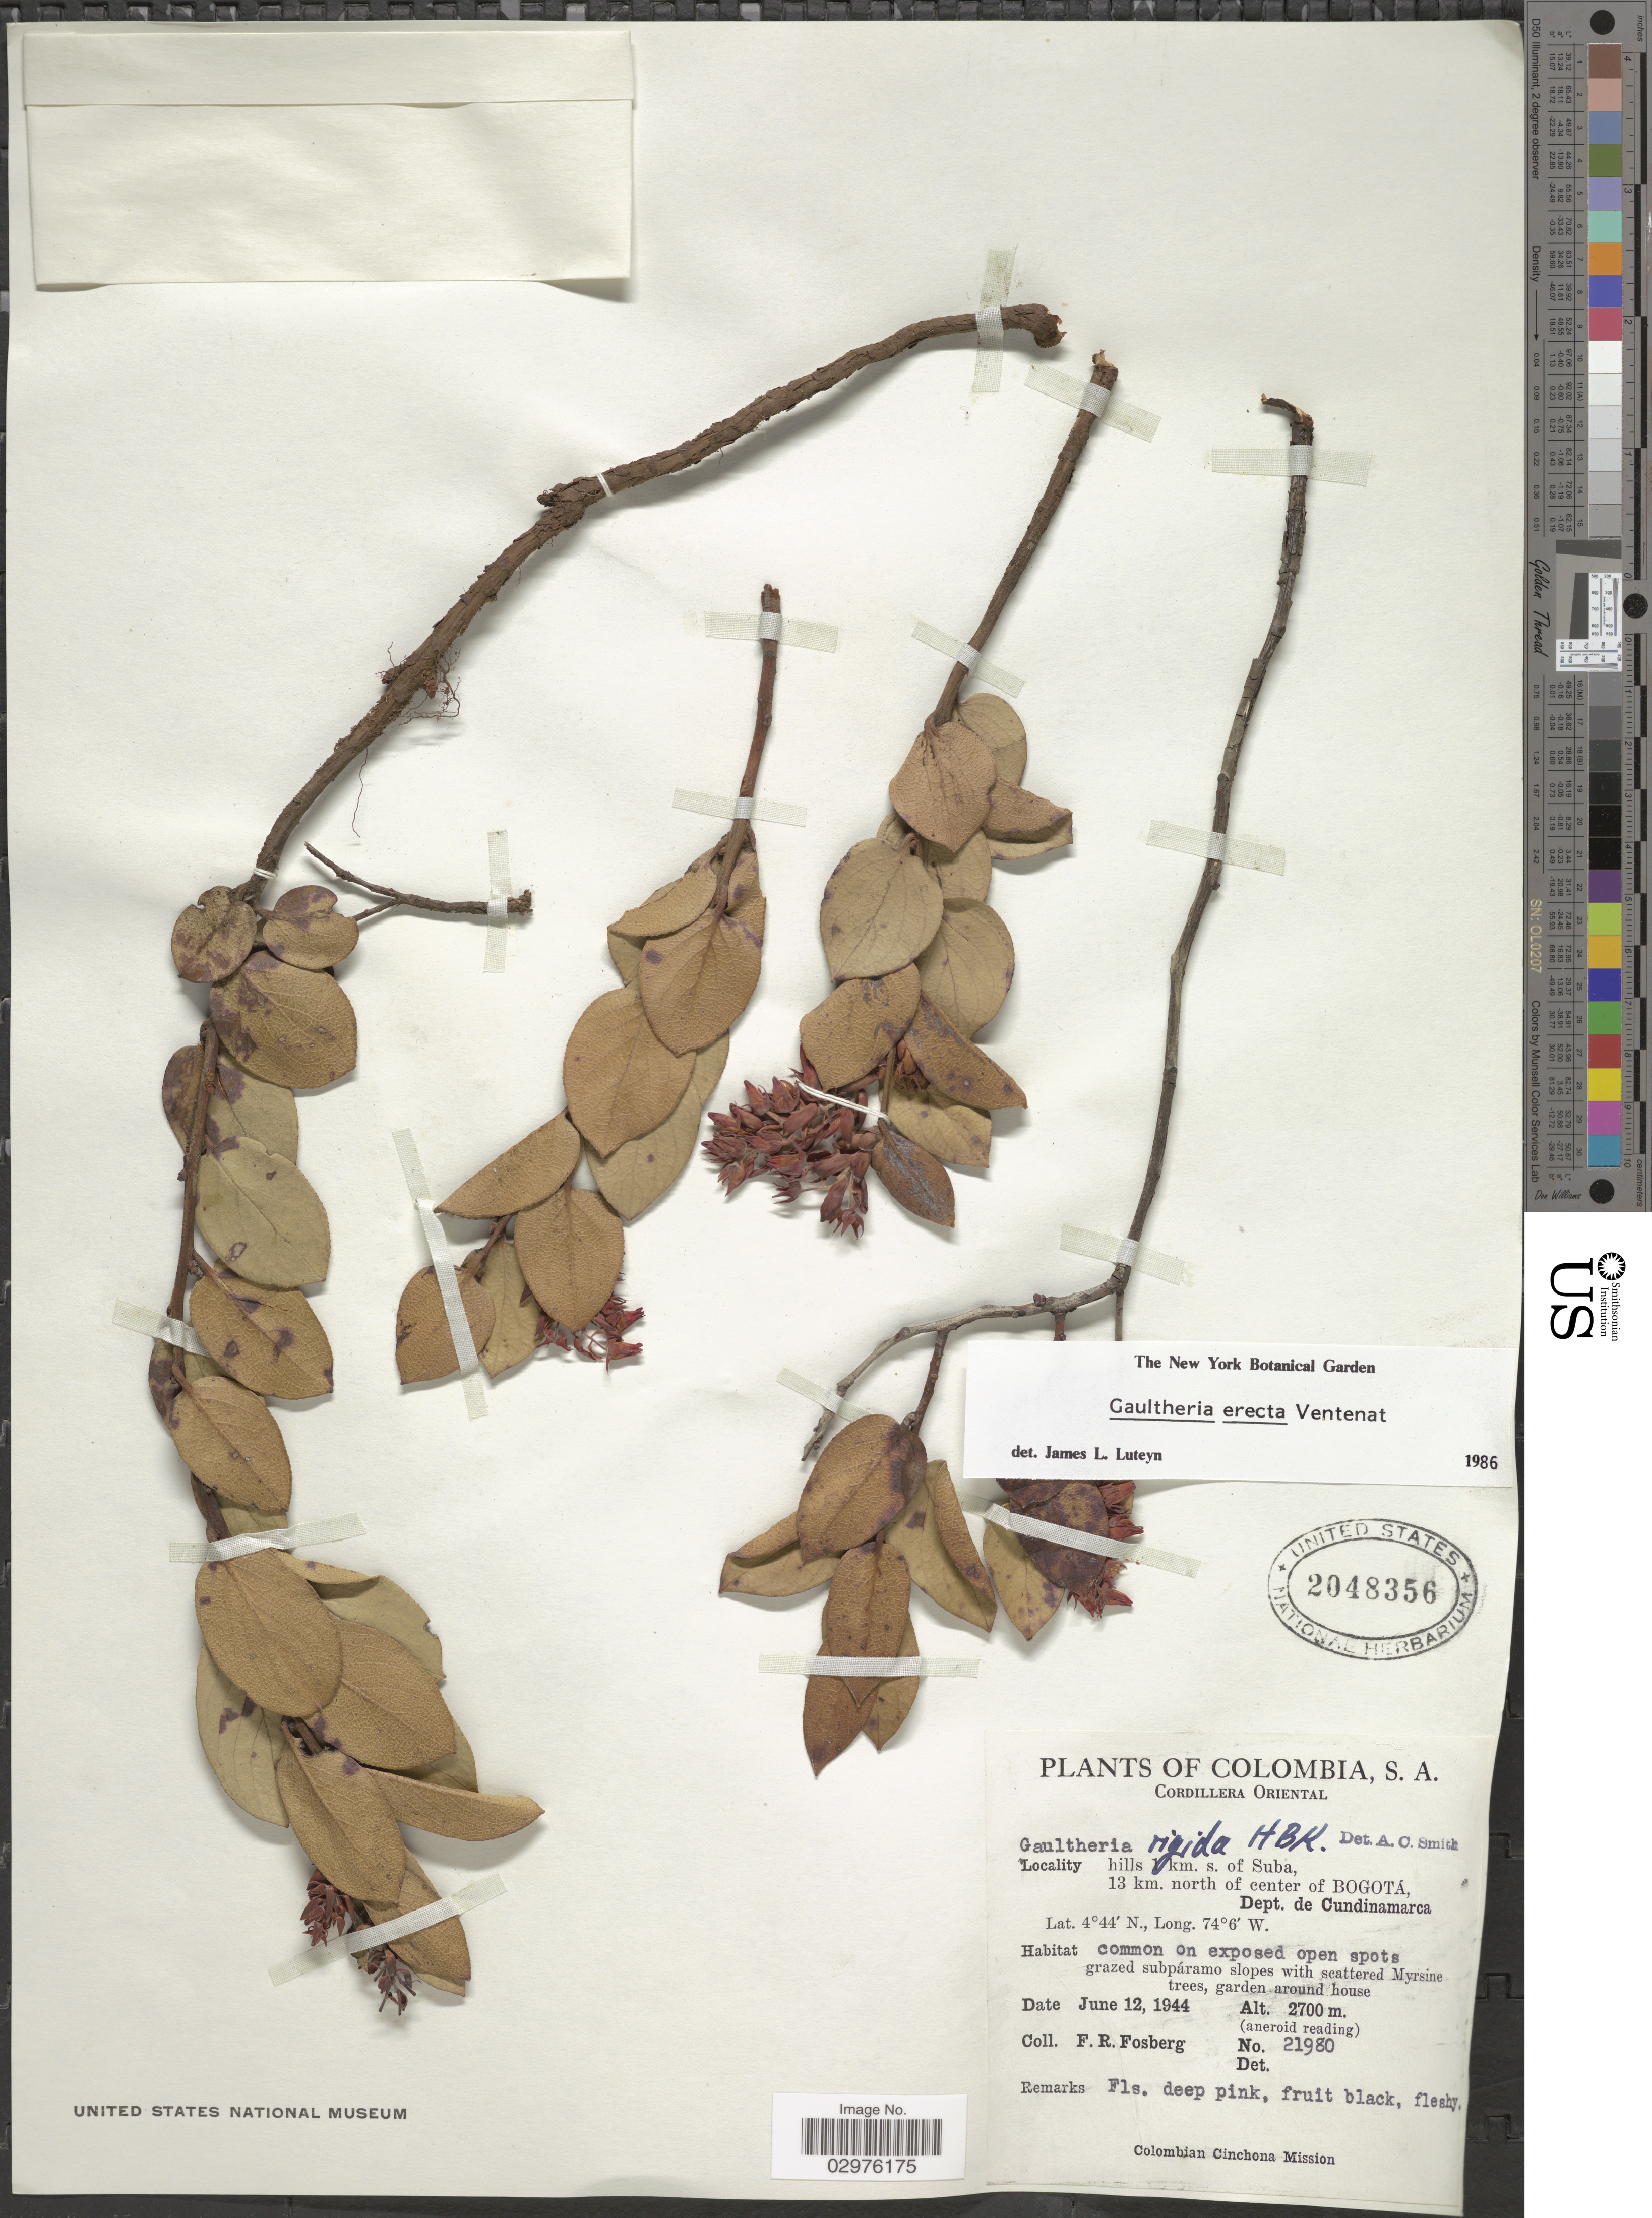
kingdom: Plantae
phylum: Tracheophyta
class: Magnoliopsida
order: Ericales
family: Ericaceae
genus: Gaultheria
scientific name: Gaultheria erecta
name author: Vent.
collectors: F. R. Fosberg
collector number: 21980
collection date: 1944-06-12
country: Colombia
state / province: Cundinamarca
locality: Cordillera Oriental. Hills 1 km. s. of Suba, 13 km. north of center of Bogotá, Dept. de Cundinamarca.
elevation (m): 2700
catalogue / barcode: US 2048356